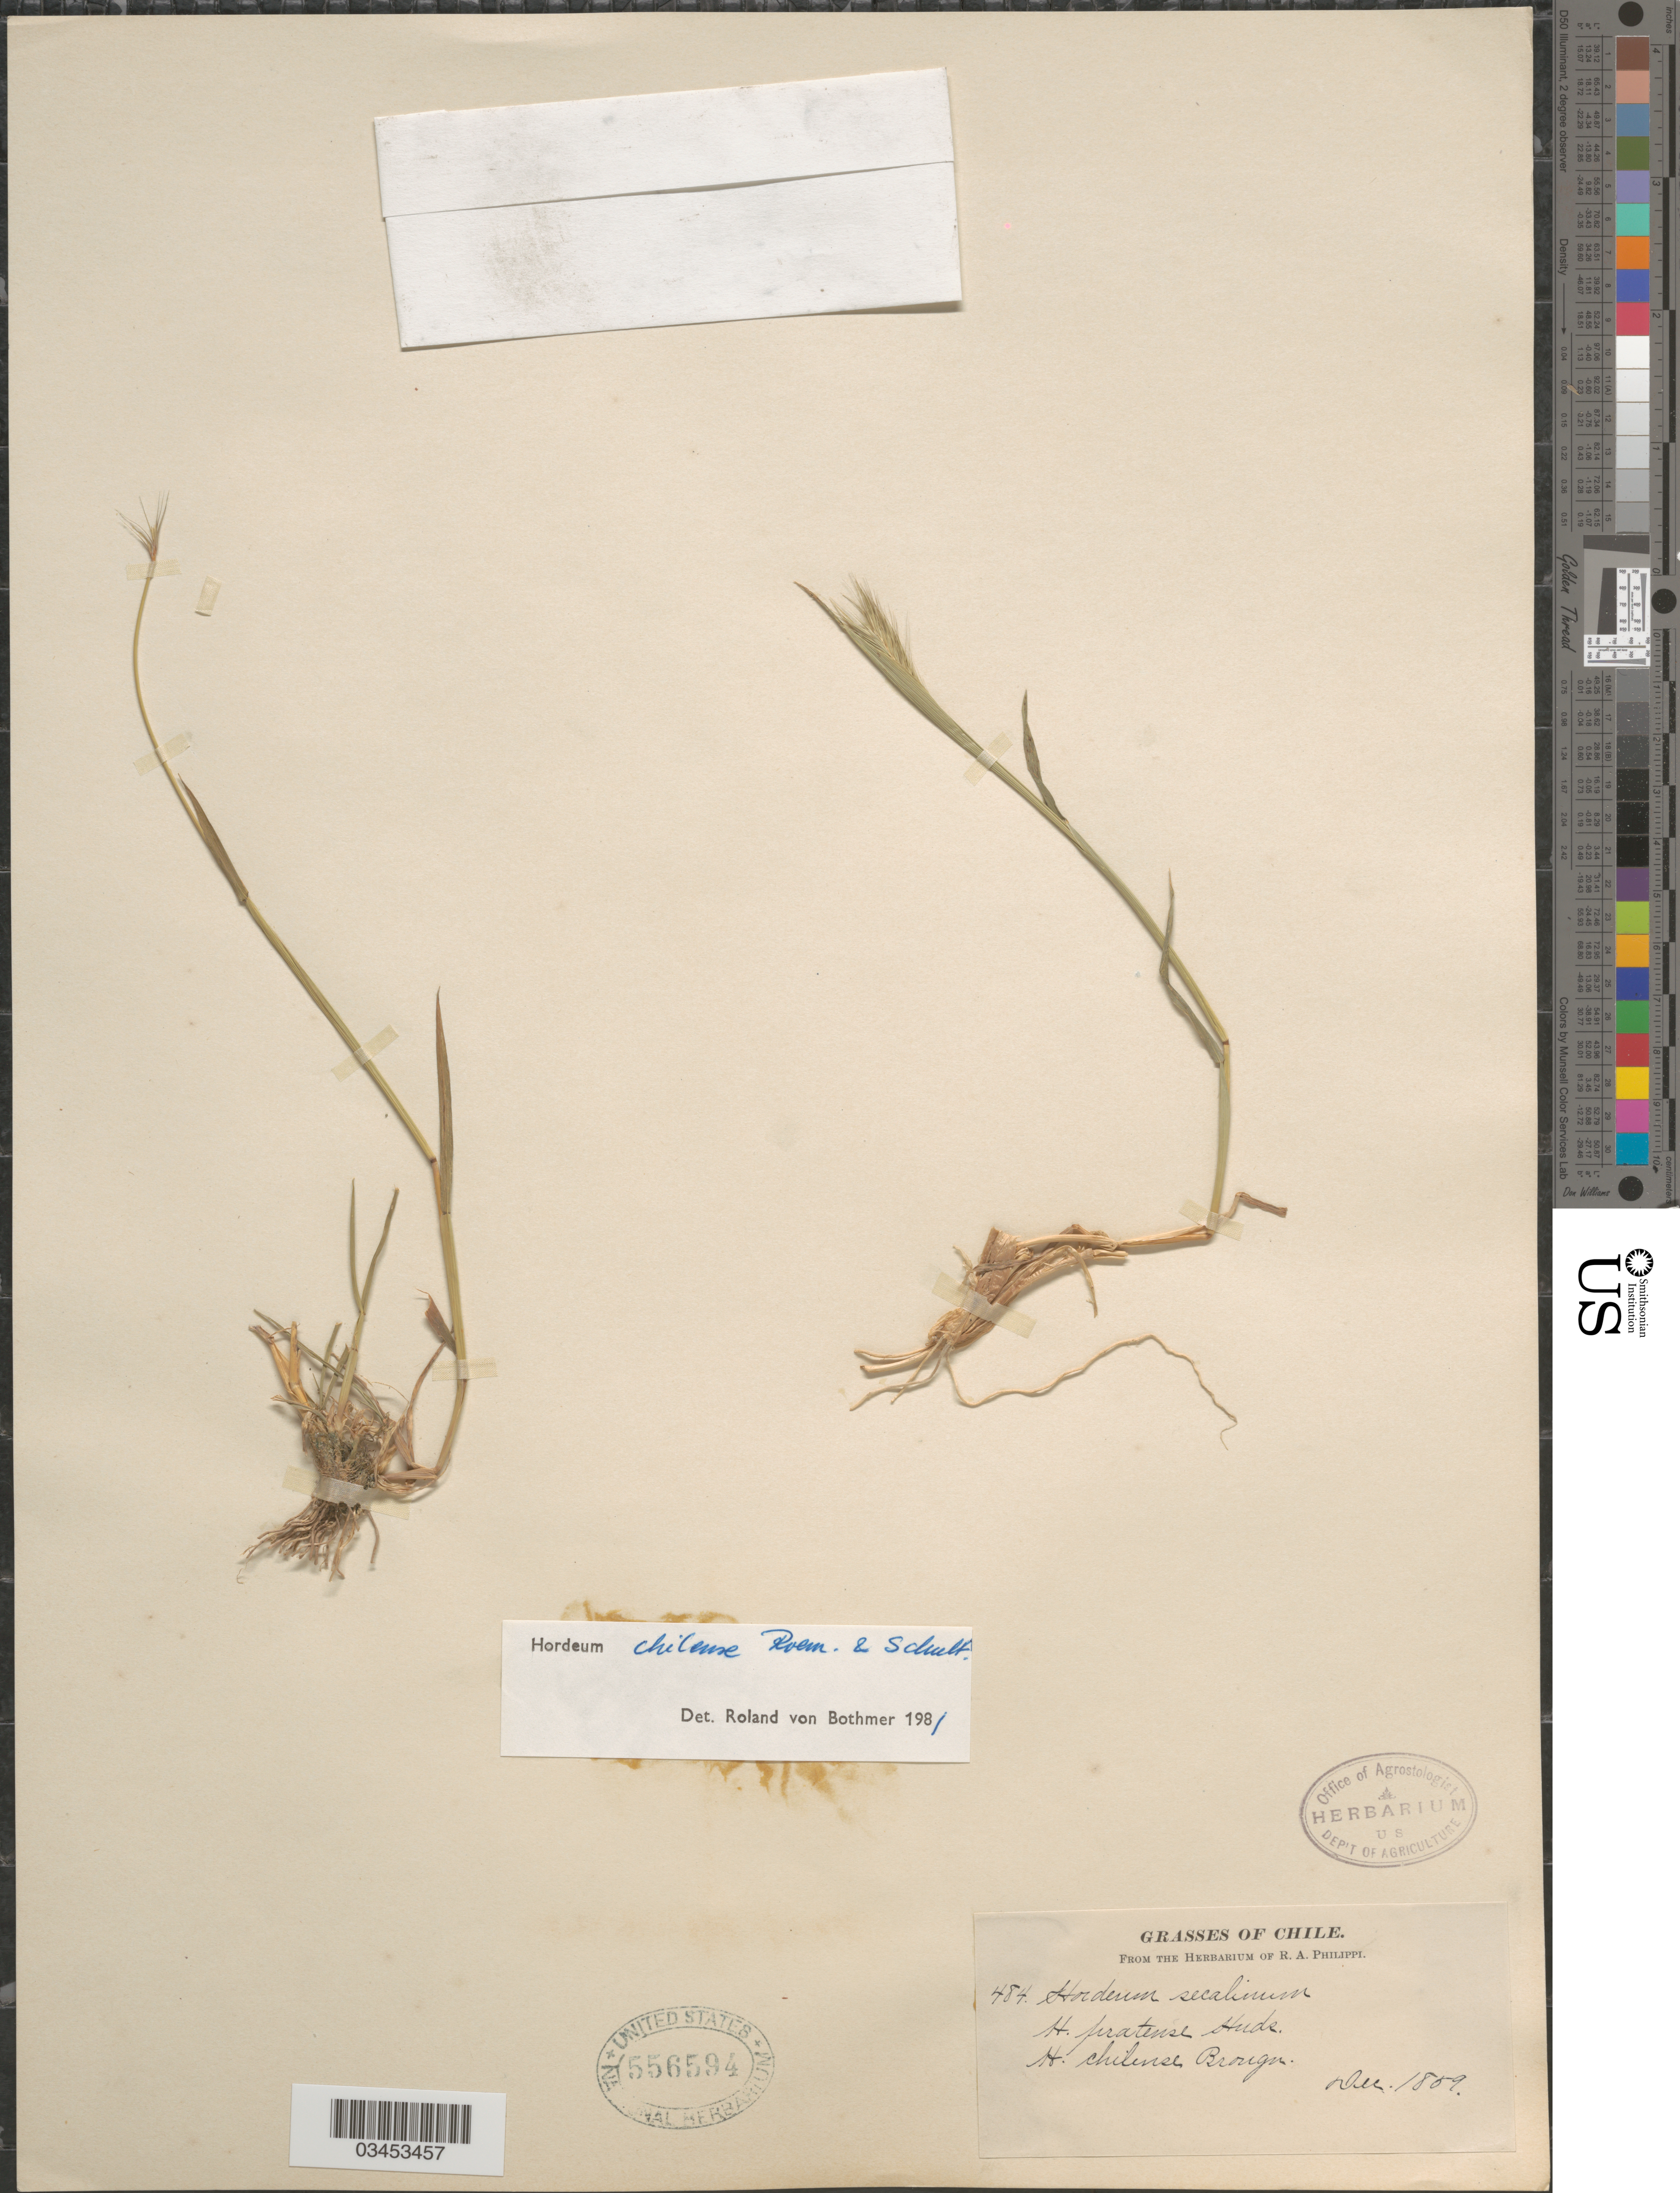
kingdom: Plantae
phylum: Tracheophyta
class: Liliopsida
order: Poales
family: Poaceae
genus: Hordeum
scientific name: Hordeum chilense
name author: Roem. & Schult.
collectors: ex. herb. R.A. Philippi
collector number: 484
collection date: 1859-12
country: Chile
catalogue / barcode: US 556594